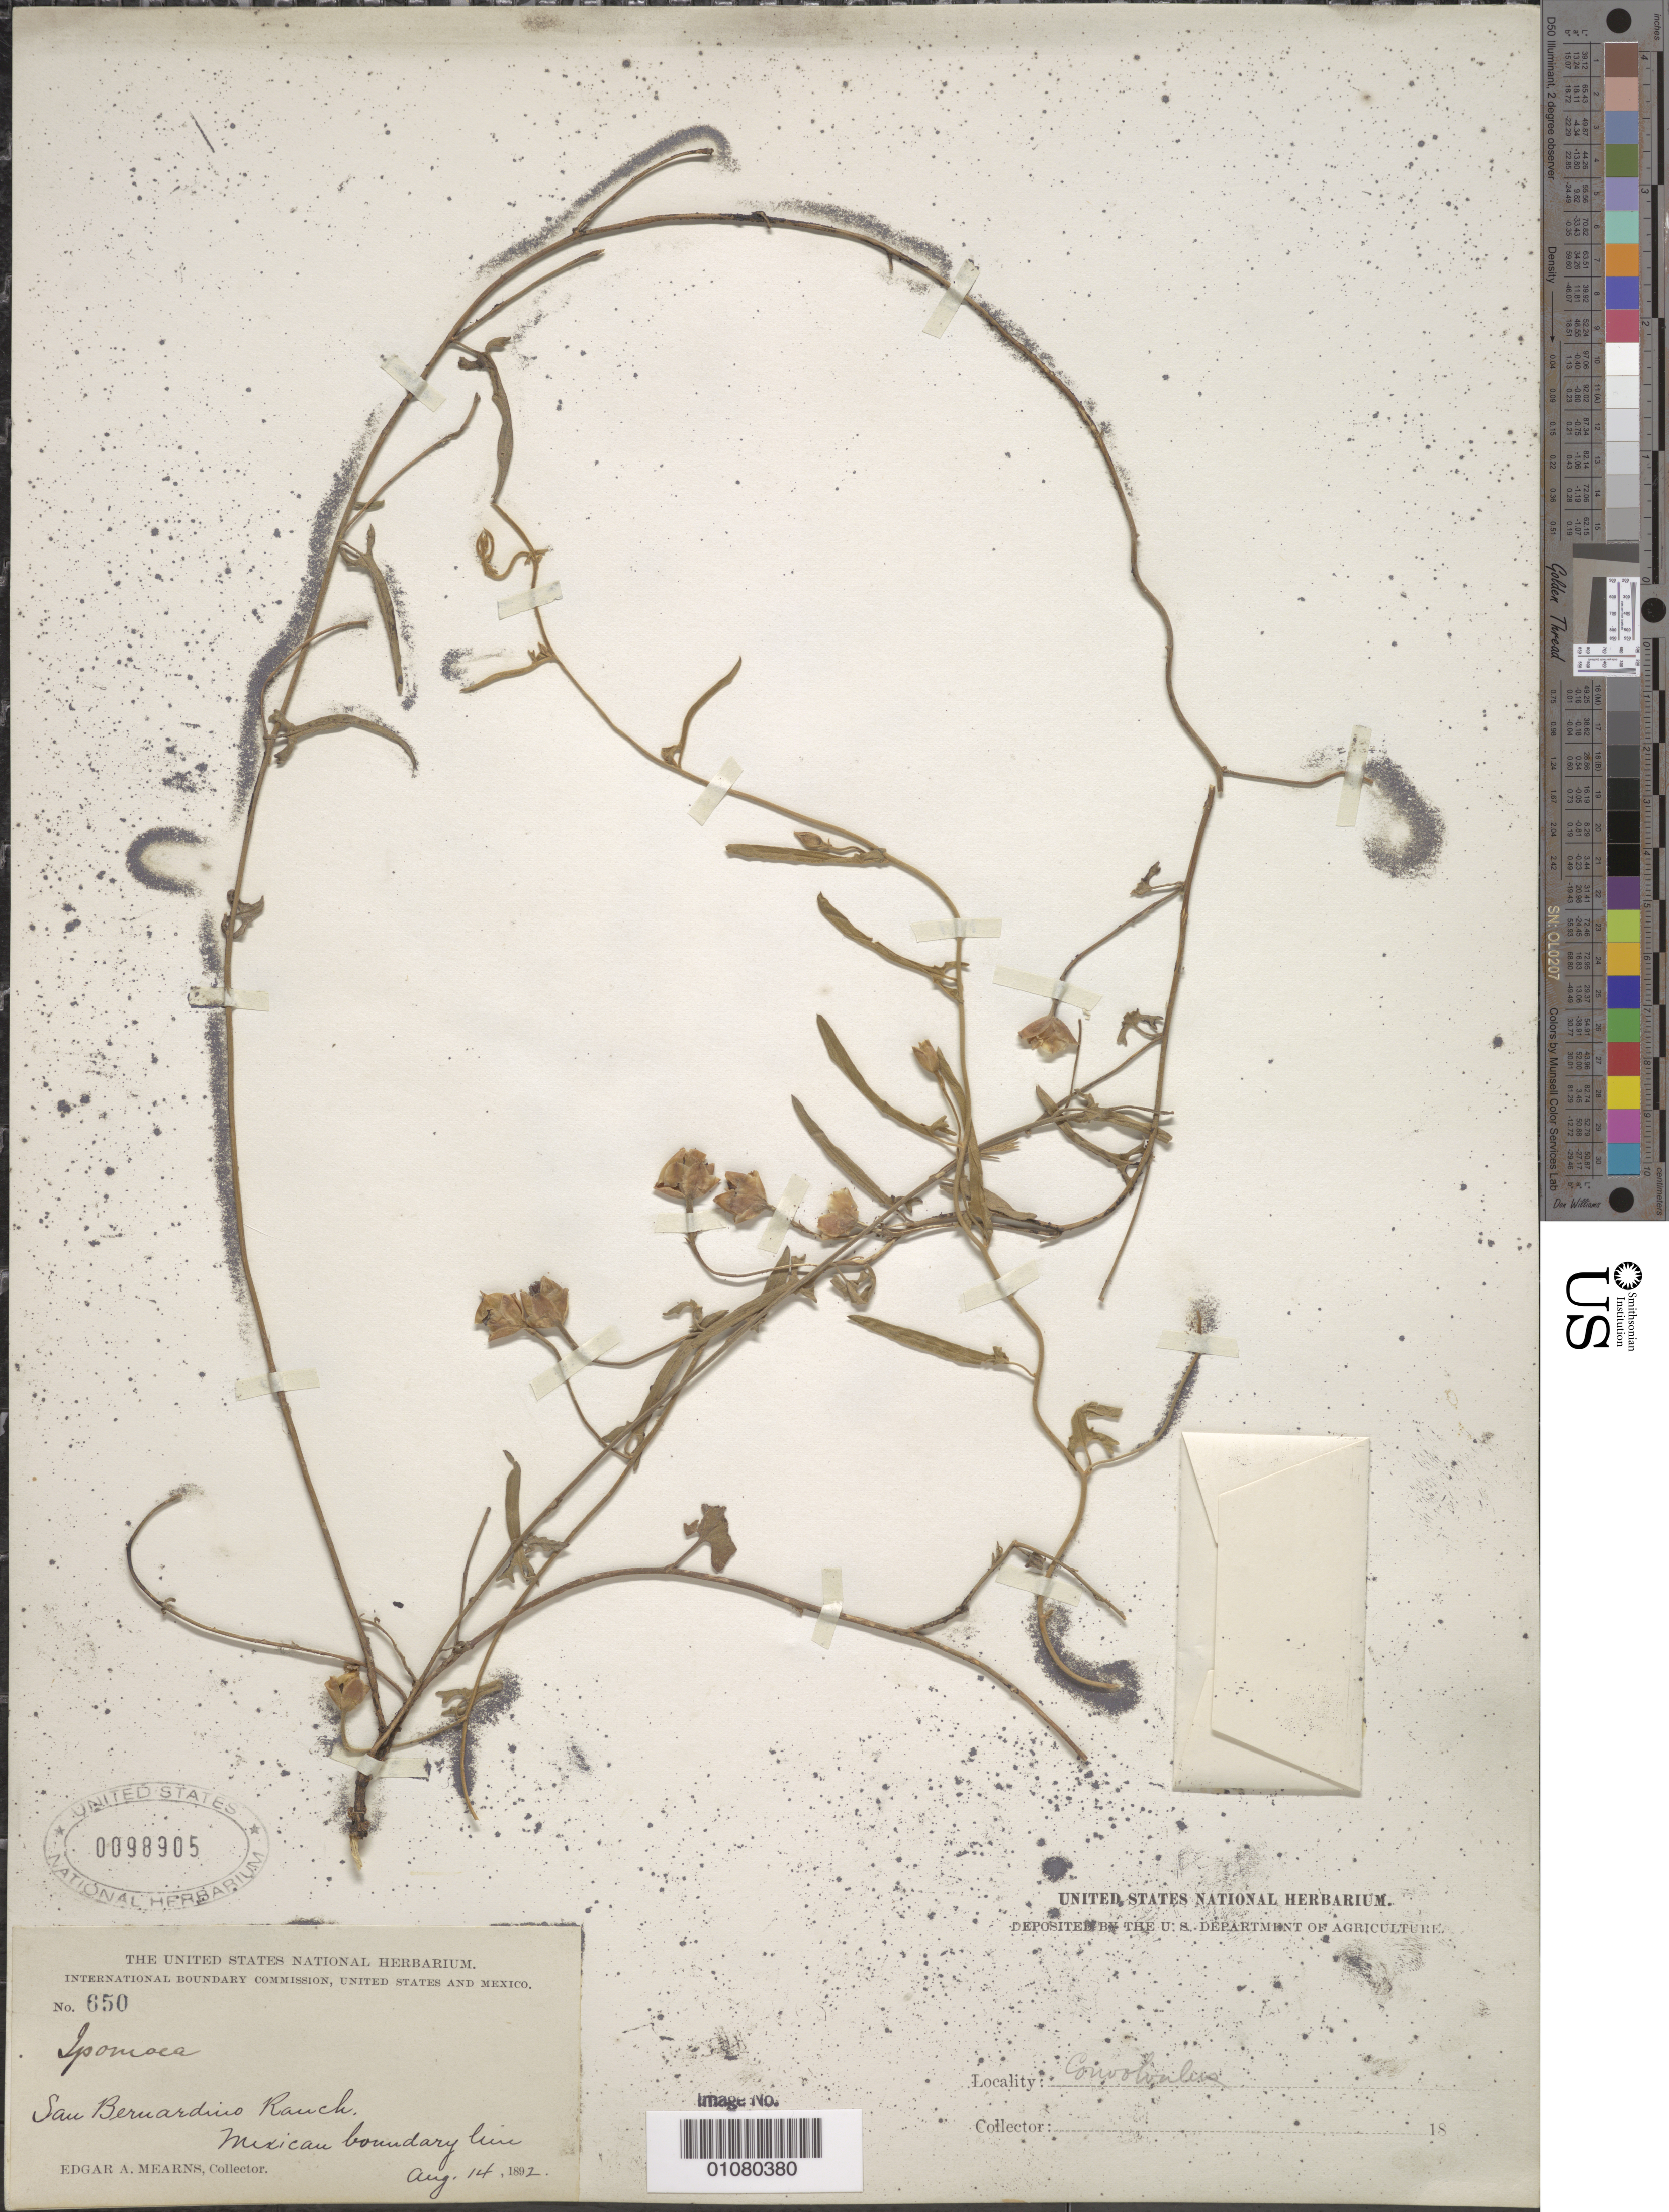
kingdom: Plantae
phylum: Tracheophyta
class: Magnoliopsida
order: Solanales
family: Convolvulaceae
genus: Ipomoea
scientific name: Ipomoea sp.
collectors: E. A. Mearns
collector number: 650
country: Mexico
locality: San Bernardino Ranch, Mexican boundary line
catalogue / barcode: US 98905